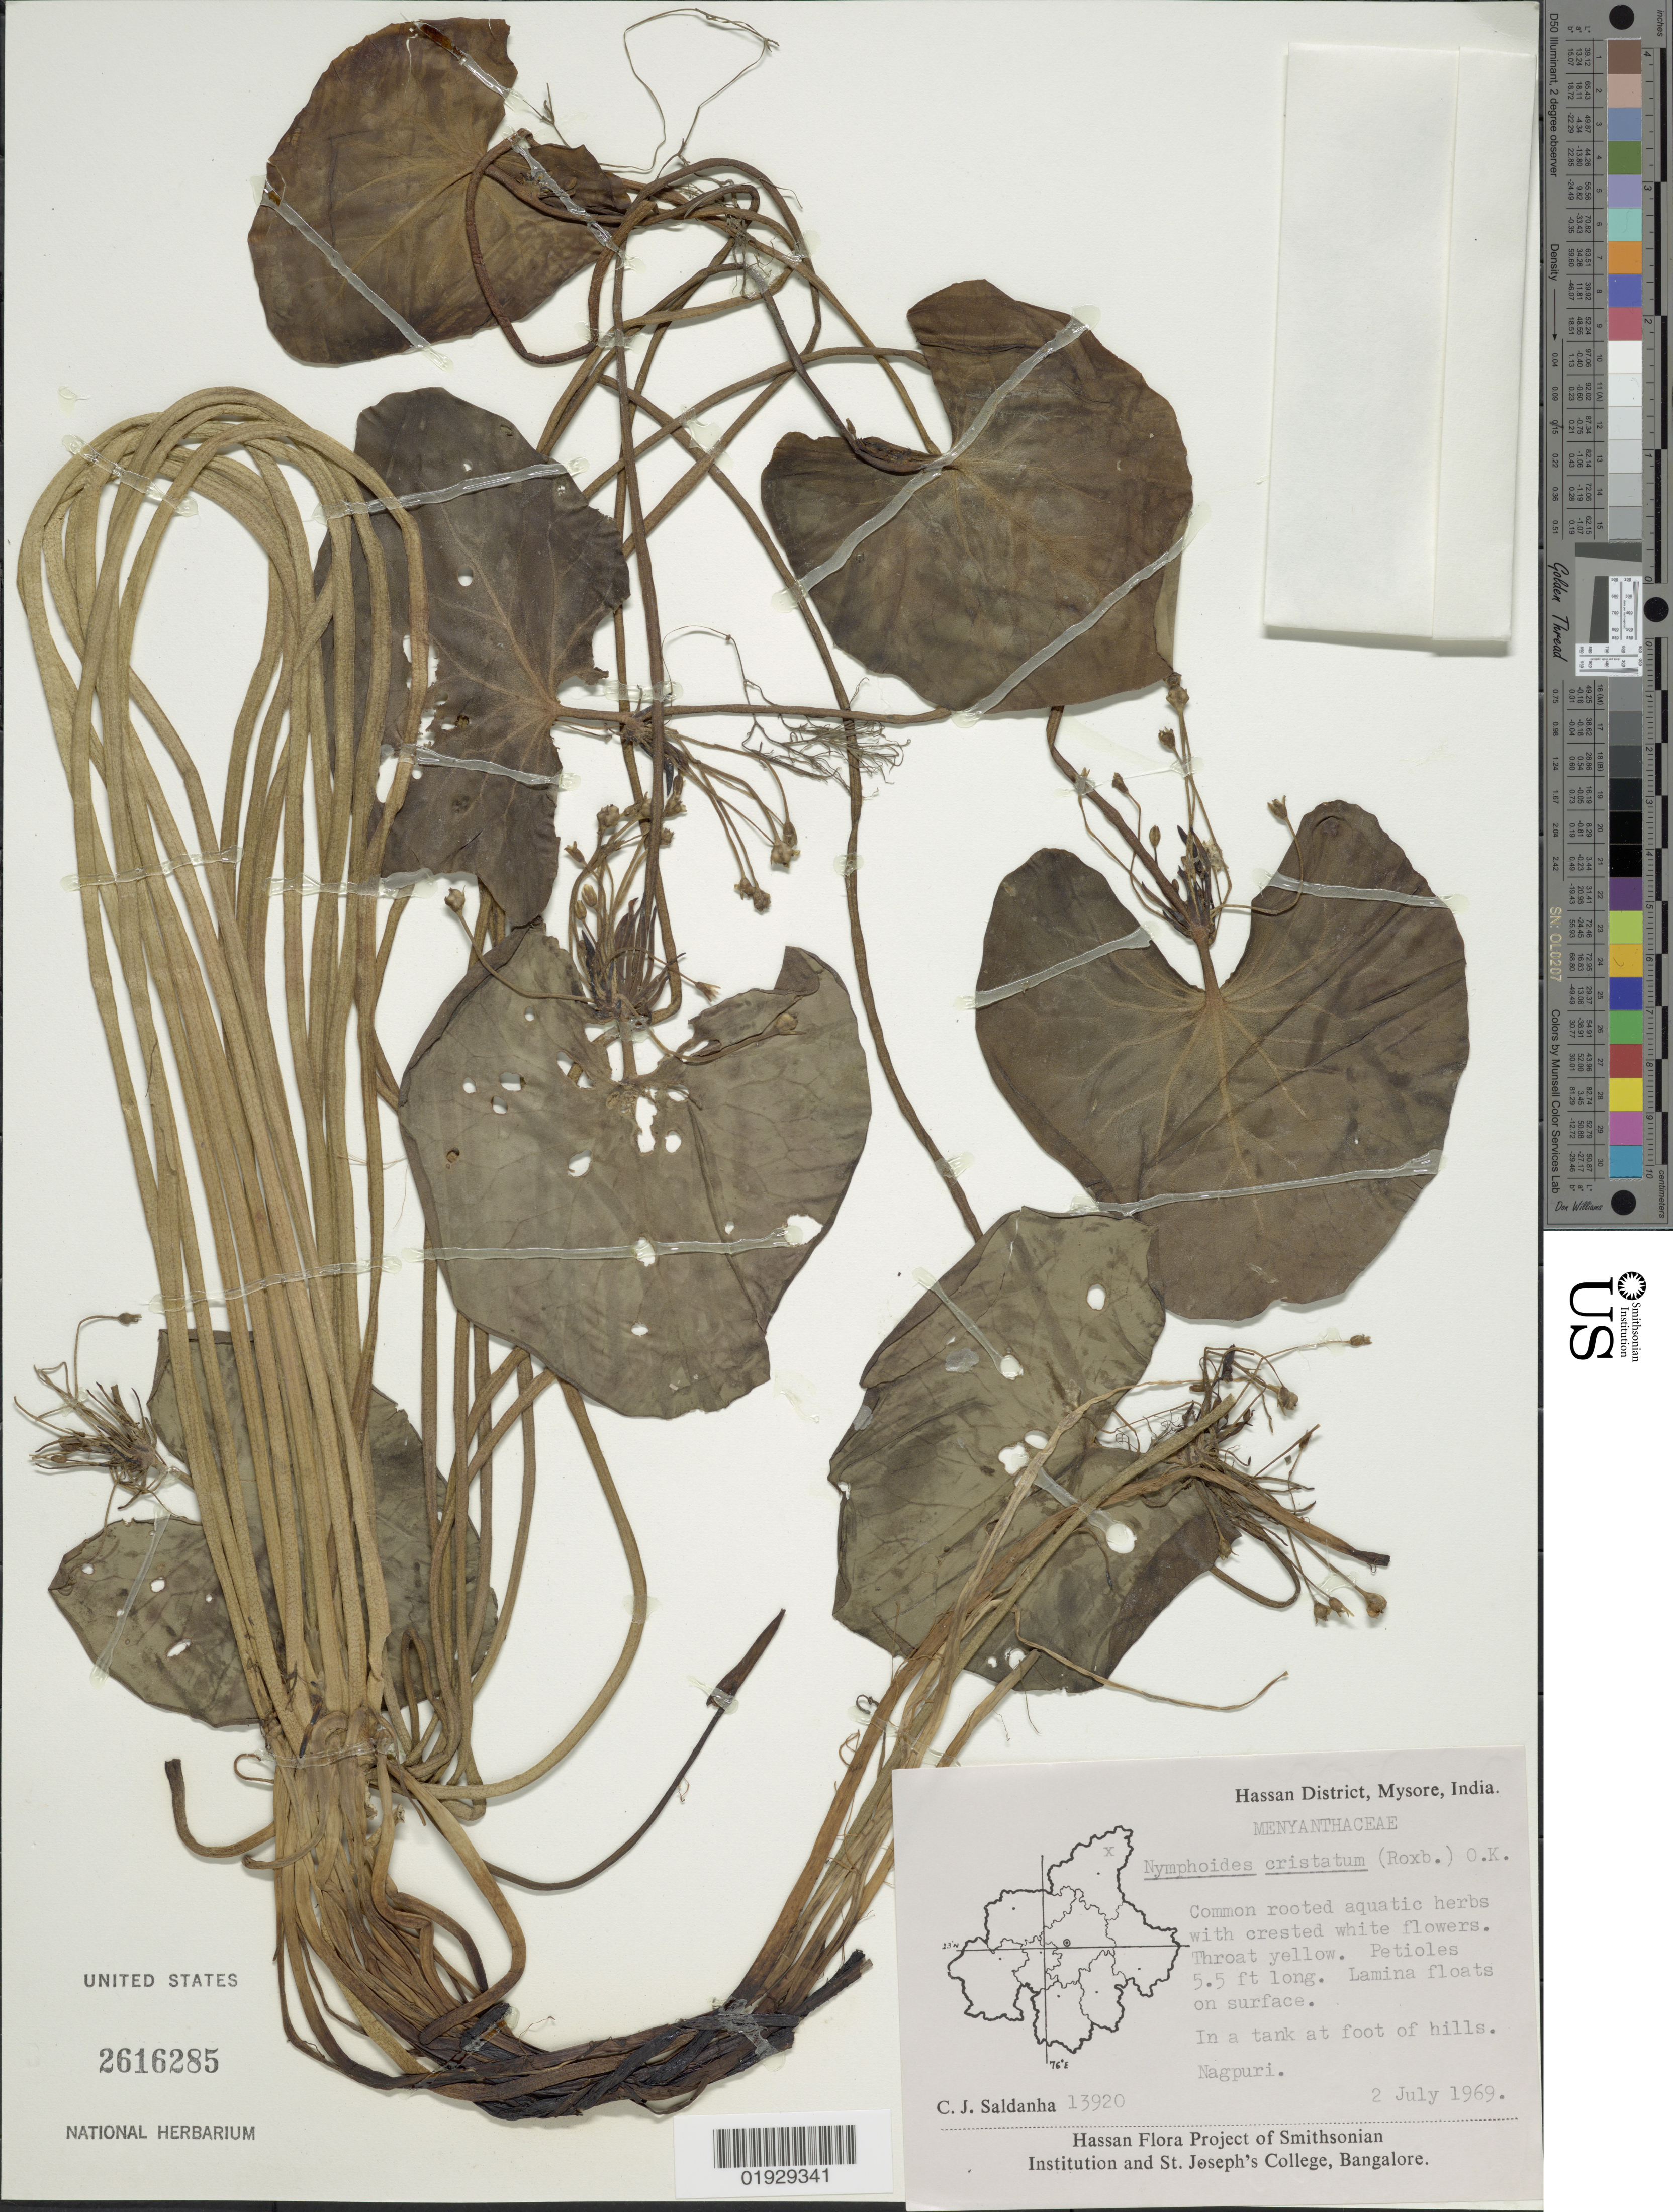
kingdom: Plantae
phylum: Tracheophyta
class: Magnoliopsida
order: Asterales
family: Menyanthaceae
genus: Nymphoides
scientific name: Nymphoides cristata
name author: (Roxb.) Kuntze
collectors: C. J. Saldanha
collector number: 13920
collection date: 1969-07-02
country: India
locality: Hassan District, Mysore. In a tank at foot of hills. Nagpuri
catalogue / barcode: US 2616285